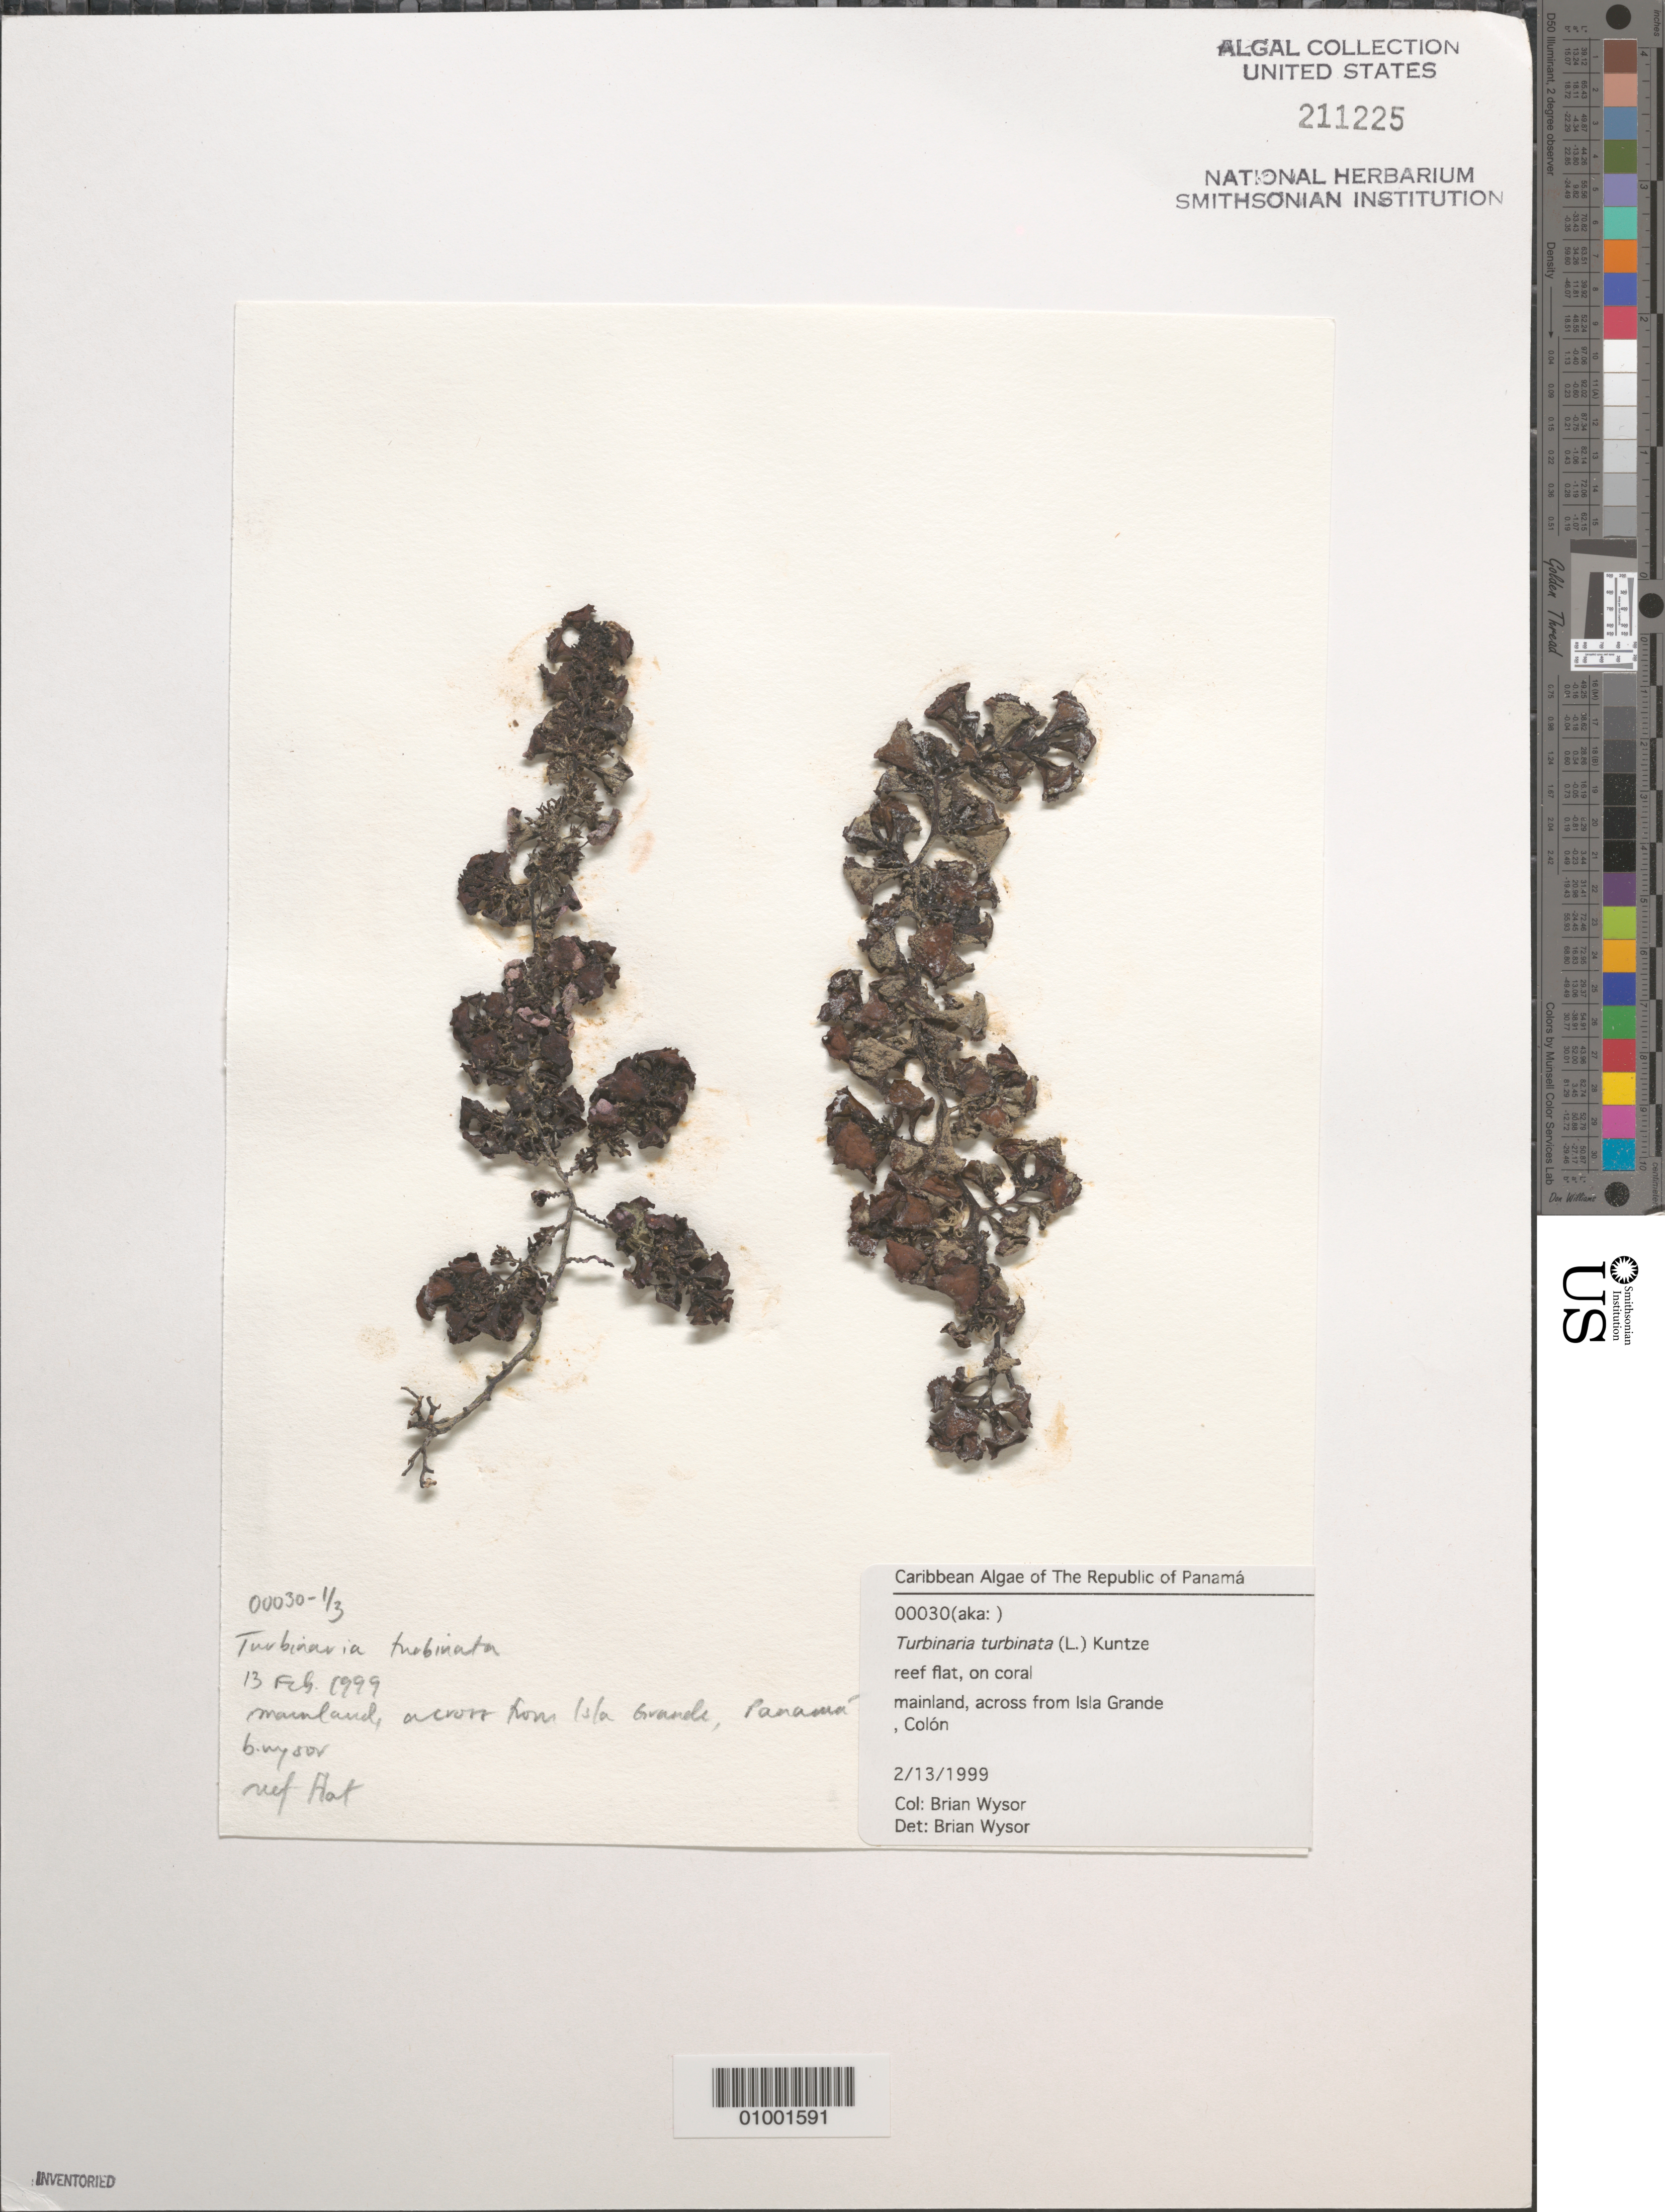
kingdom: Chromista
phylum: Ochrophyta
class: Phaeophyceae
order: Fucales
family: Sargassaceae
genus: Turbinaria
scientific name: Turbinaria turbinata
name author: (L.) Kuntze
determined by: Wysor, B.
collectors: B. Wysor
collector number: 00030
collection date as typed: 13 Feb 1999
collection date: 1999-02-13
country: Panama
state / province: Colón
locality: Mainland, across from Isla Grande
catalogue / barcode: US 211225